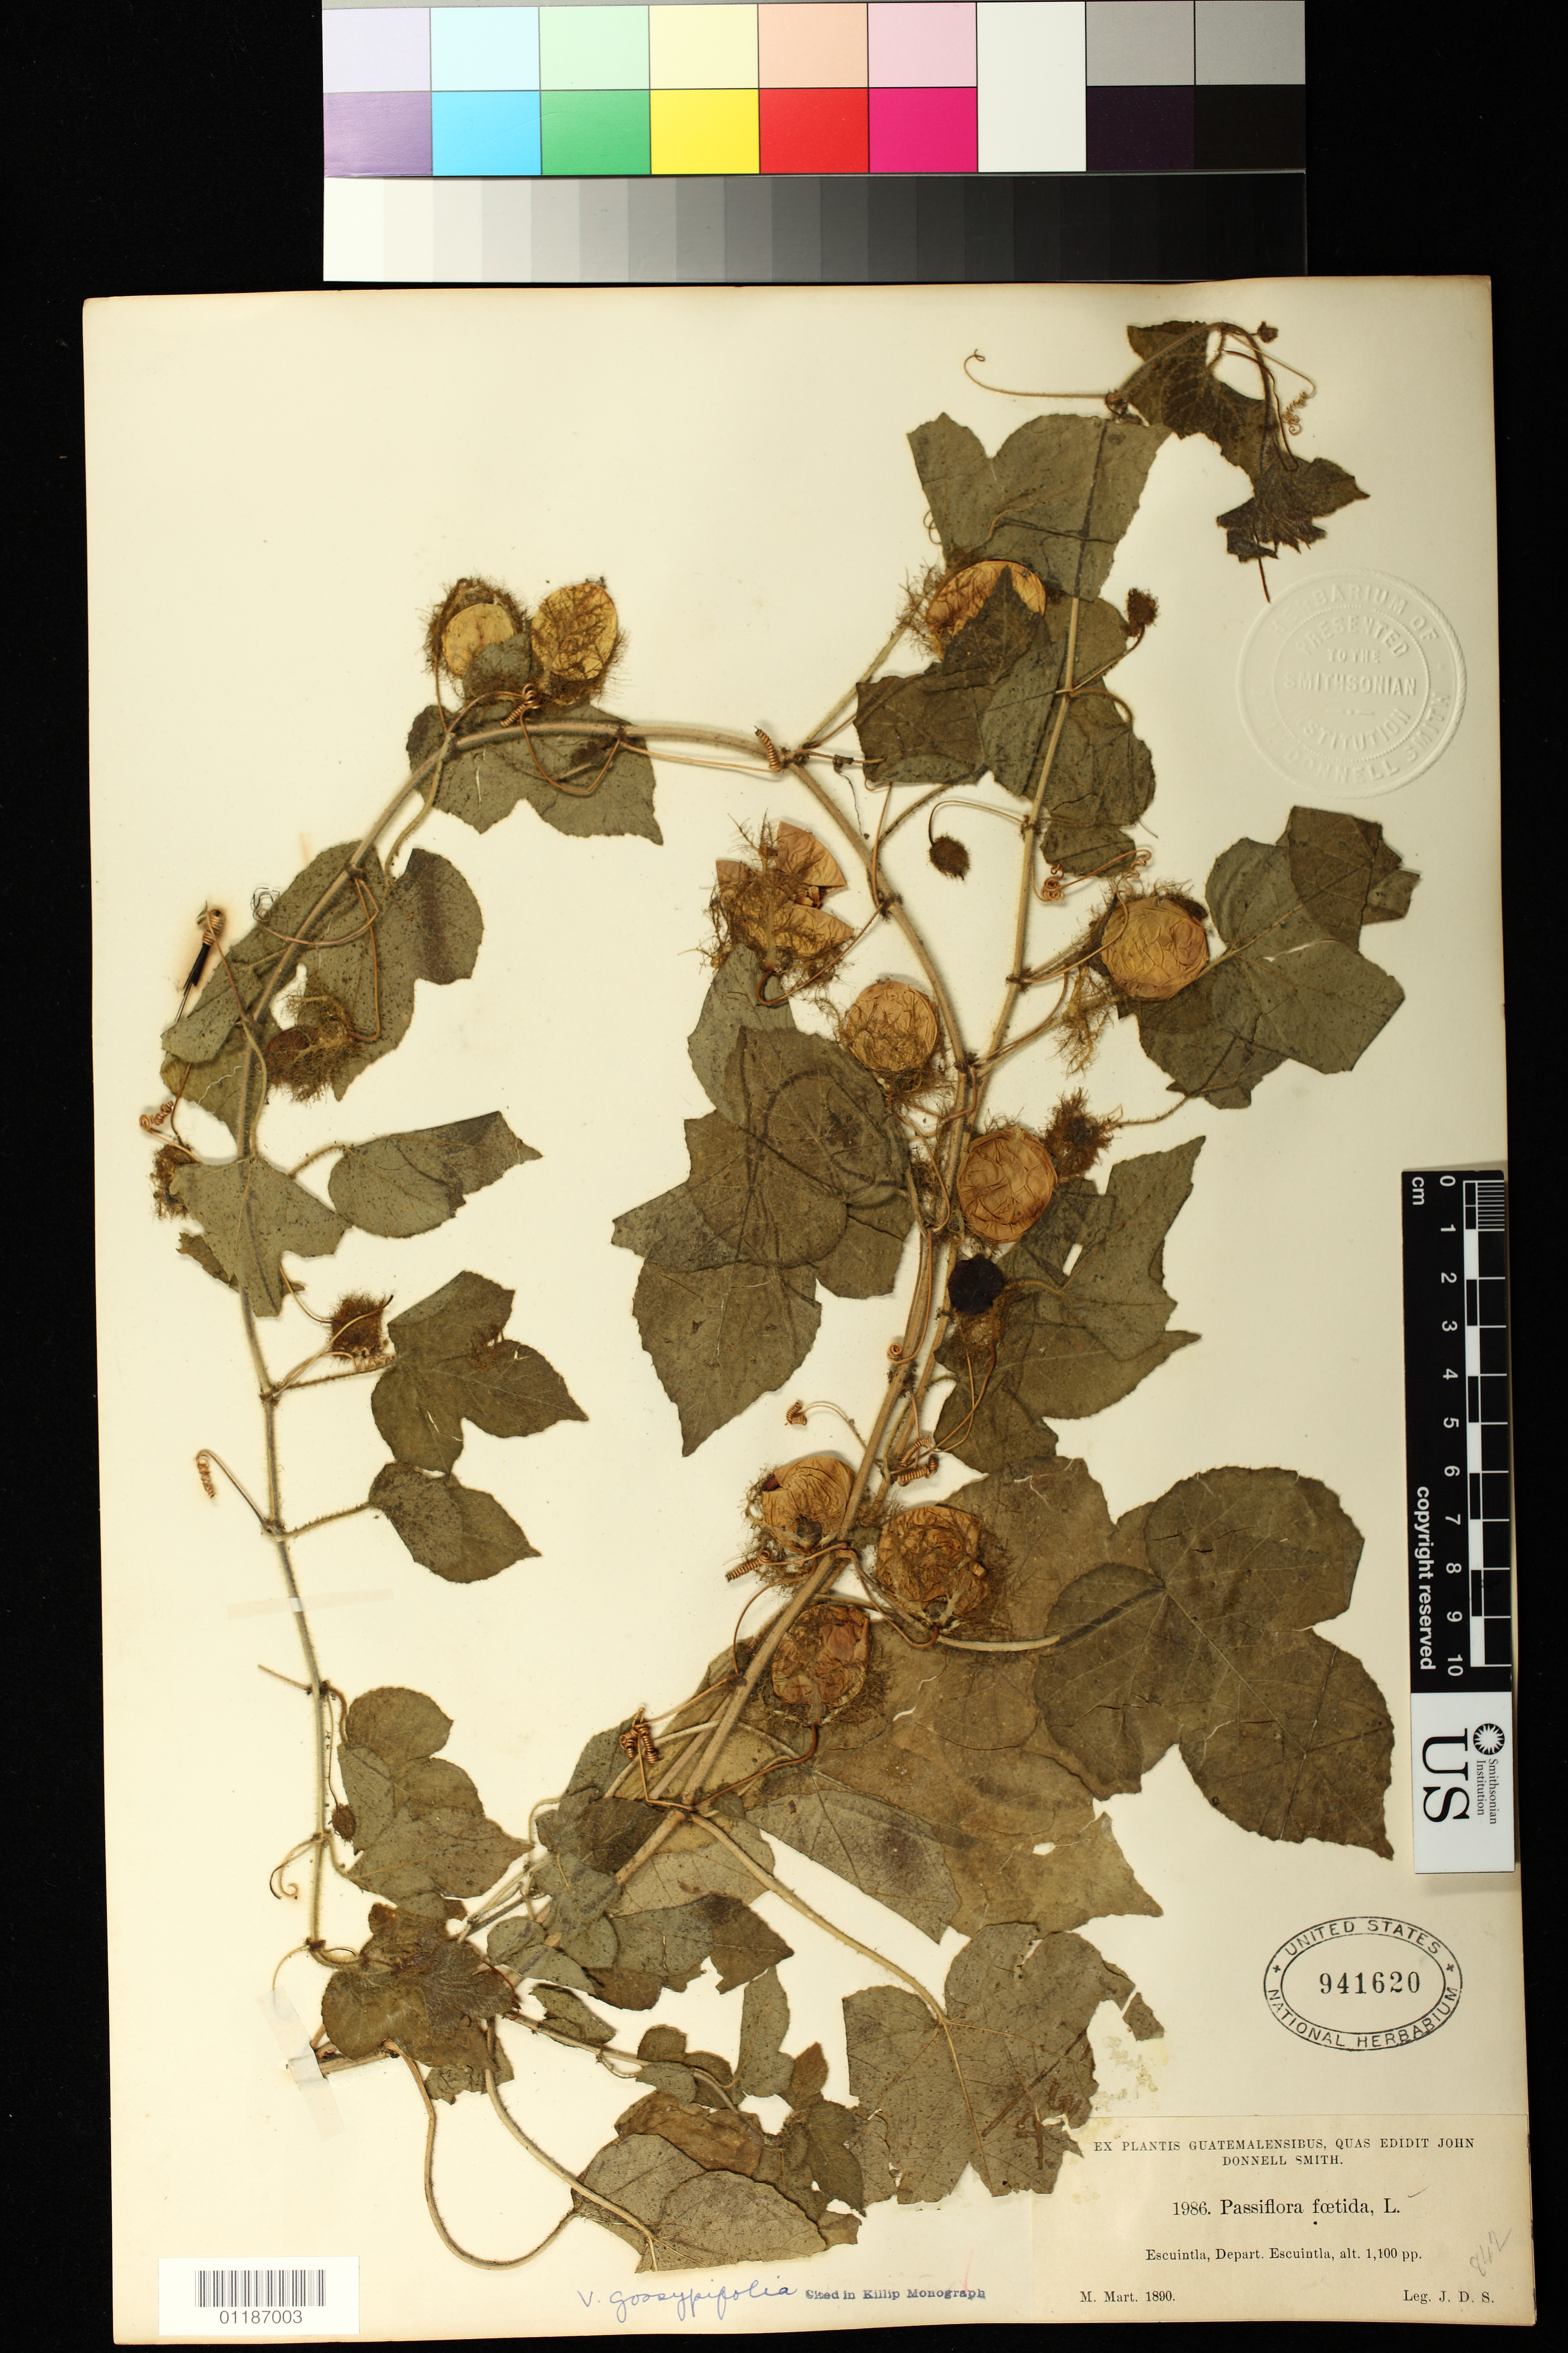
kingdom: Plantae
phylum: Tracheophyta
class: Magnoliopsida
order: Malpighiales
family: Passifloraceae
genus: Passiflora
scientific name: Passiflora foetida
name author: L.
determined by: Svoboda, Harlan T., (NA), US Department of Agriculture (UNITED STATES)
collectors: J. Donnell Smith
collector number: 1986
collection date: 1890-03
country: Guatemala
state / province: Escuintla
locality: Escuintla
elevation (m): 335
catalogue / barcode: US 941620